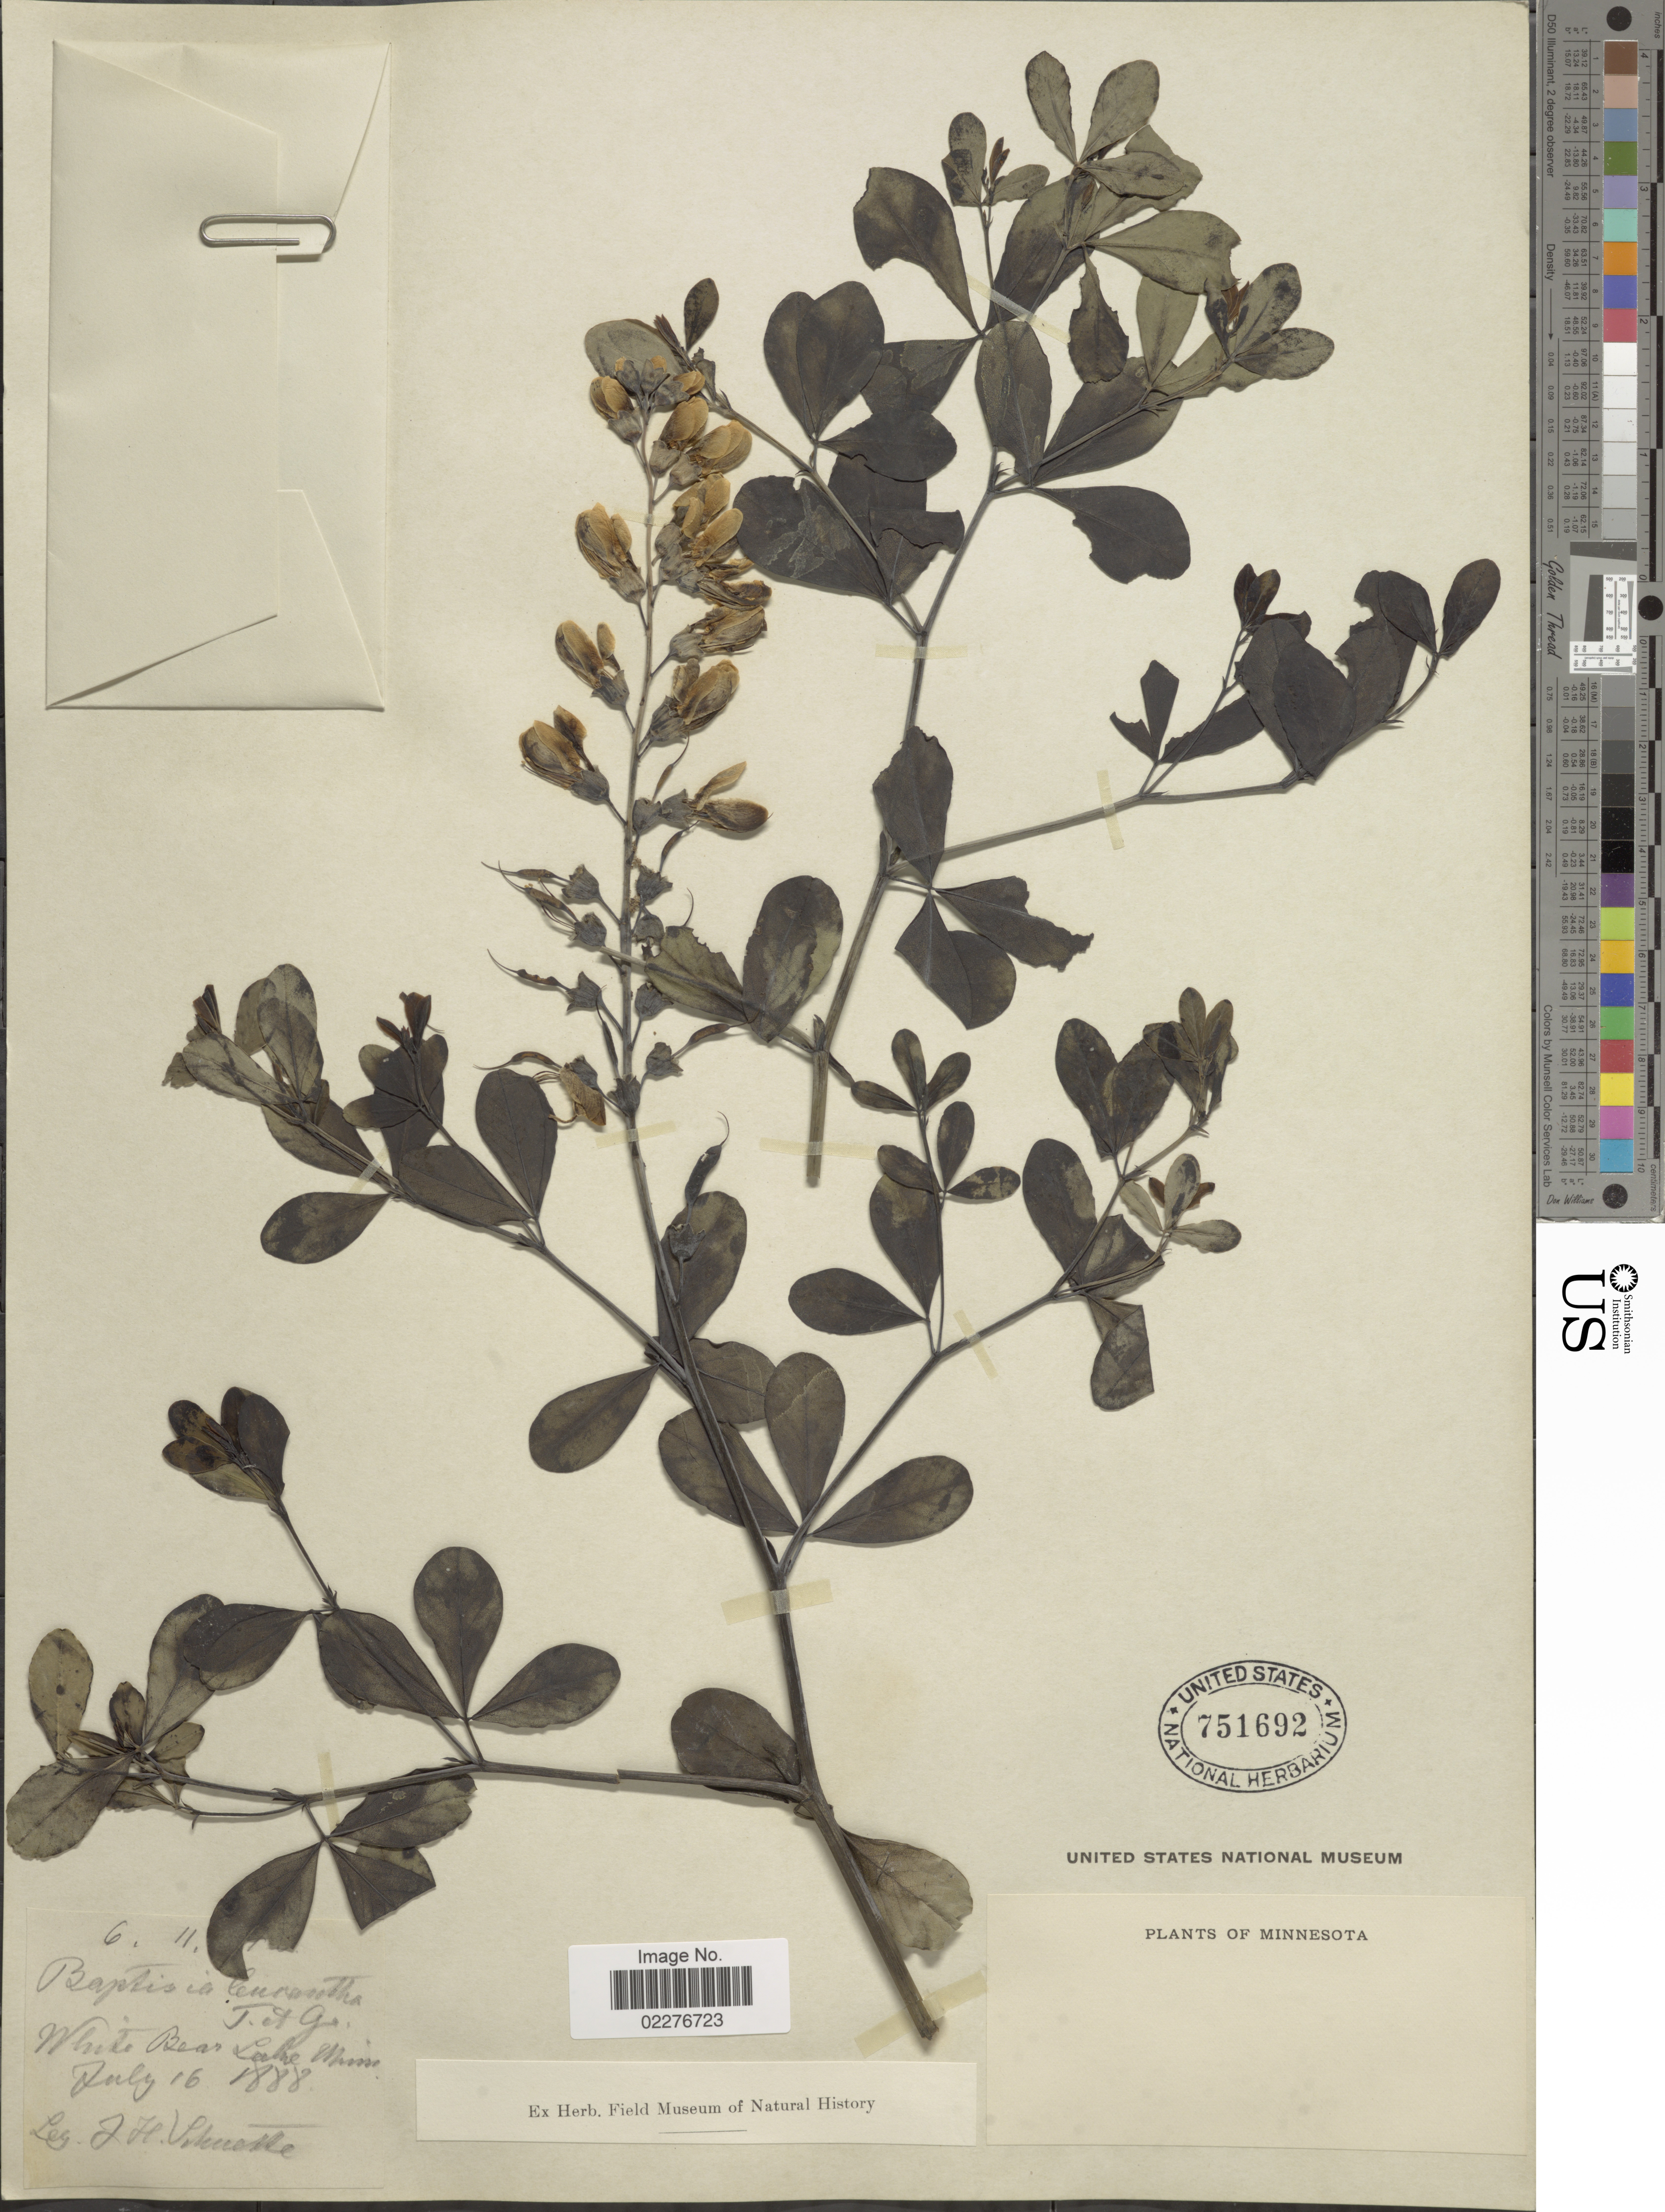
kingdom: Plantae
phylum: Tracheophyta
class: Magnoliopsida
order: Fabales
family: Fabaceae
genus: Baptisia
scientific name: Baptisia leucantha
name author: Torr. & A. Gray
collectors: J. Schutte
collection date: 1888-07-16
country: United States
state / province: Minnesota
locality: White Bear Lake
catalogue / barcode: US 751692